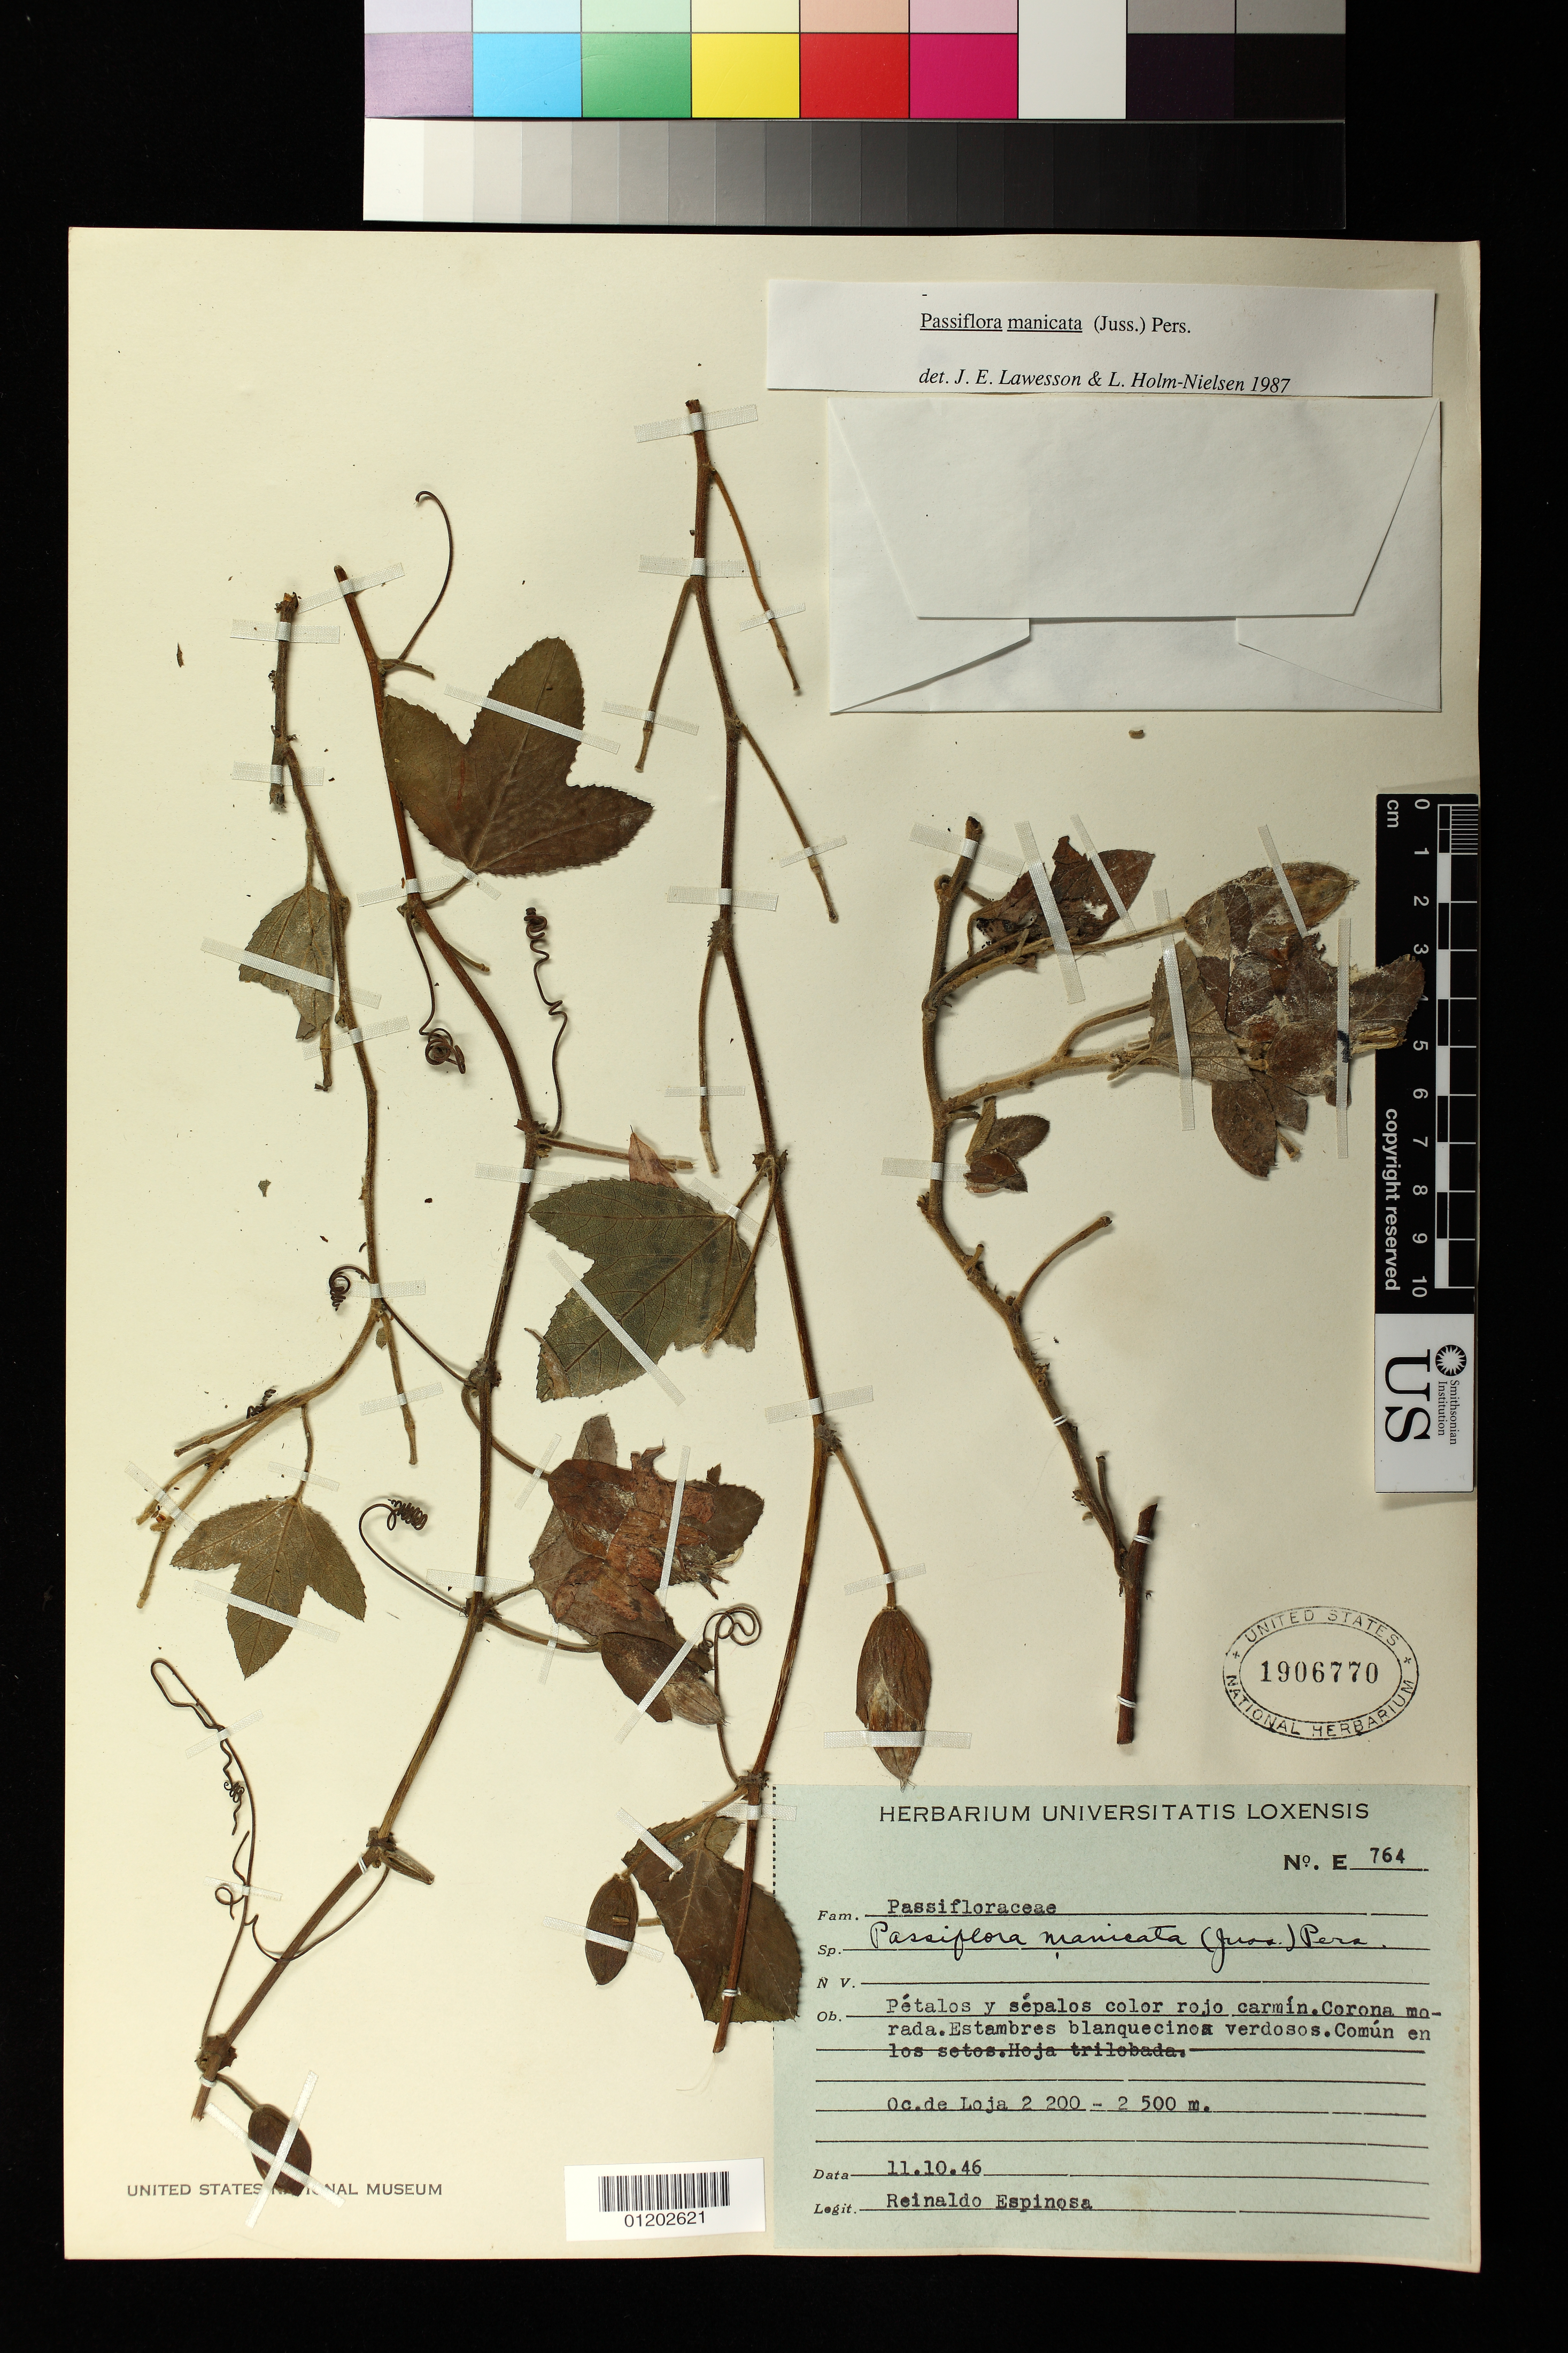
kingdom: Plantae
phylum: Tracheophyta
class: Magnoliopsida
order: Malpighiales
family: Passifloraceae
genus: Passiflora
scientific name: Passiflora manicata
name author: (Juss.) Pers.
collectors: R. Espinosa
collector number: E764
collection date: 1946-10-11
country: Ecuador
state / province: Loja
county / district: Loja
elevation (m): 2200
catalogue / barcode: US 1906770